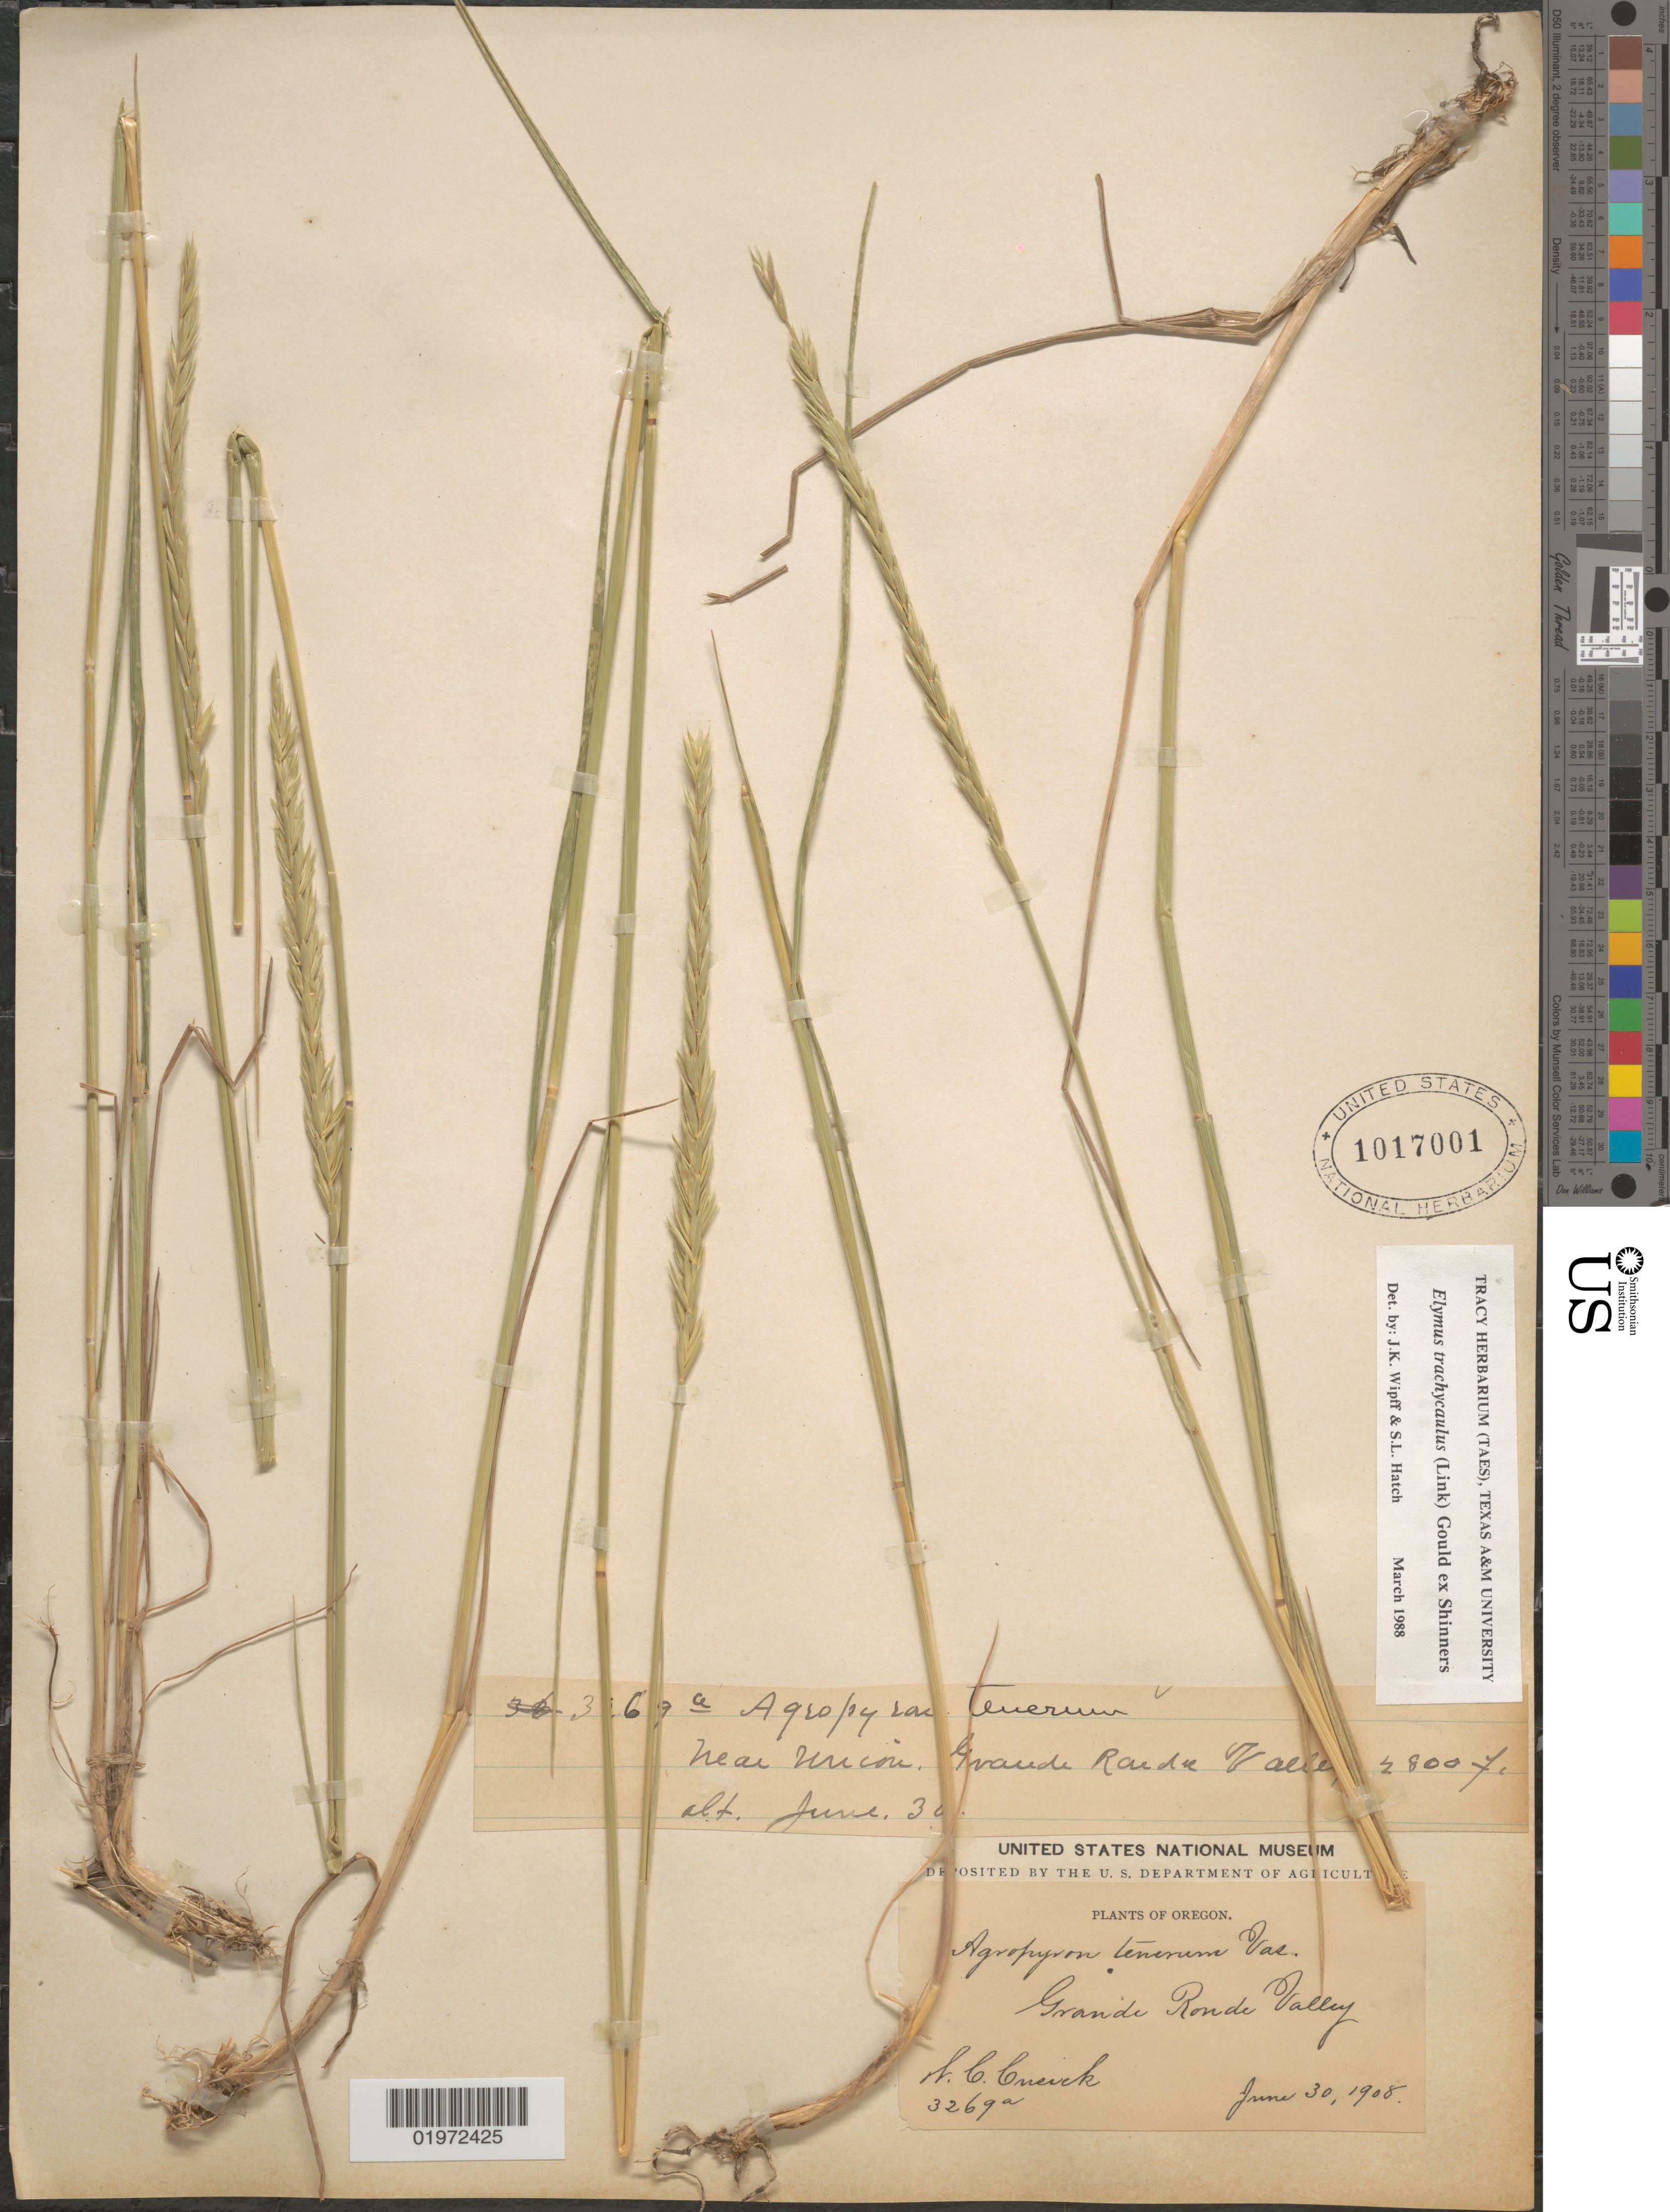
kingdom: Plantae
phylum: Tracheophyta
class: Liliopsida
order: Poales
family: Poaceae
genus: Elymus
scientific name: Elymus trachycaulus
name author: (Link) Gould ex Shinners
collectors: W. C. Cusick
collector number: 3269a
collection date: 1908-06-30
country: United States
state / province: Oregon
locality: Grande Ronde Valley. Near Union.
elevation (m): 1463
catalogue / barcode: US 1017001